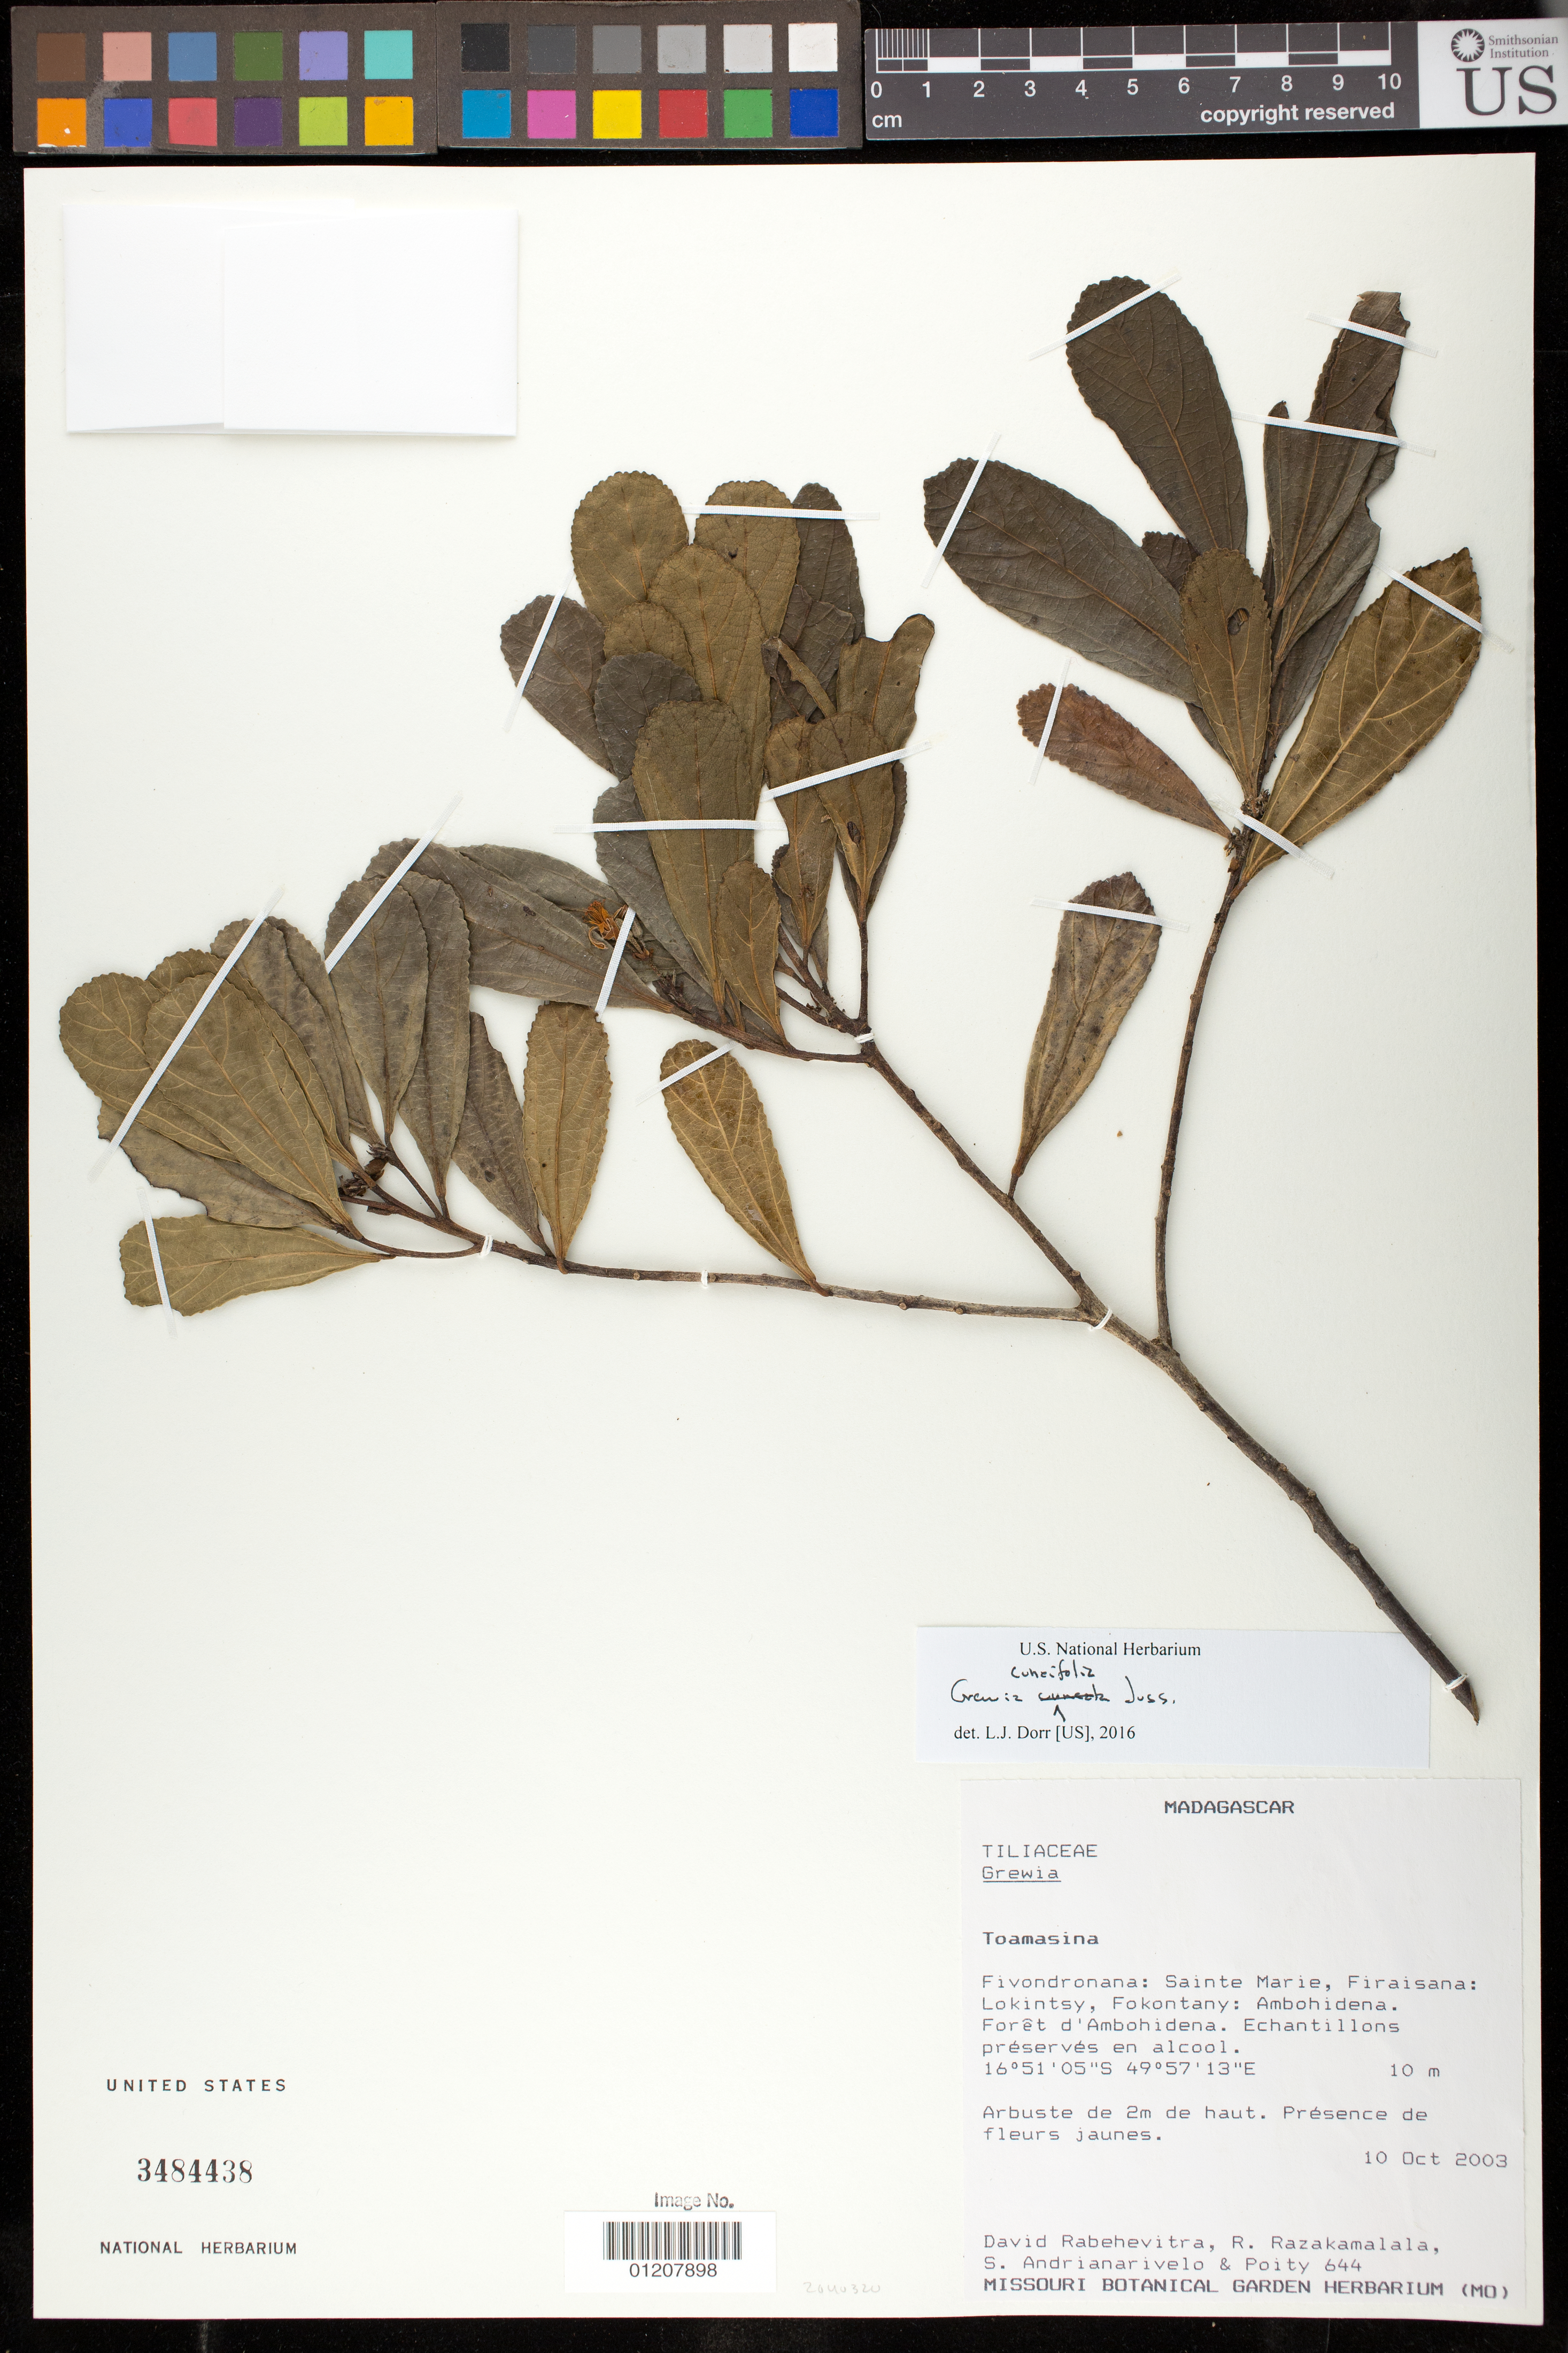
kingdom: Plantae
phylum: Tracheophyta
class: Magnoliopsida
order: Malvales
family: Malvaceae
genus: Grewia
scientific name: Grewia cuneifolia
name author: Juss.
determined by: Dorr, L. J., (BOT), Smithsonian Institution - National Museum of Natural History (UNITED STATES)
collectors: D. Rabehevitra, R. Razakamalala, S. Andrianarivelo & -. Poity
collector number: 644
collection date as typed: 10 Oct 2003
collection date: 2003-10-10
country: Madagascar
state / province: Analanjirofo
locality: Toamasina. Fivondronana: Sainte Marie, Firaisana: Lokintsy, Fokontany: Ambohidena. Forêt d'Ambohidena.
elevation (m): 10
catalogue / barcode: US 3484438